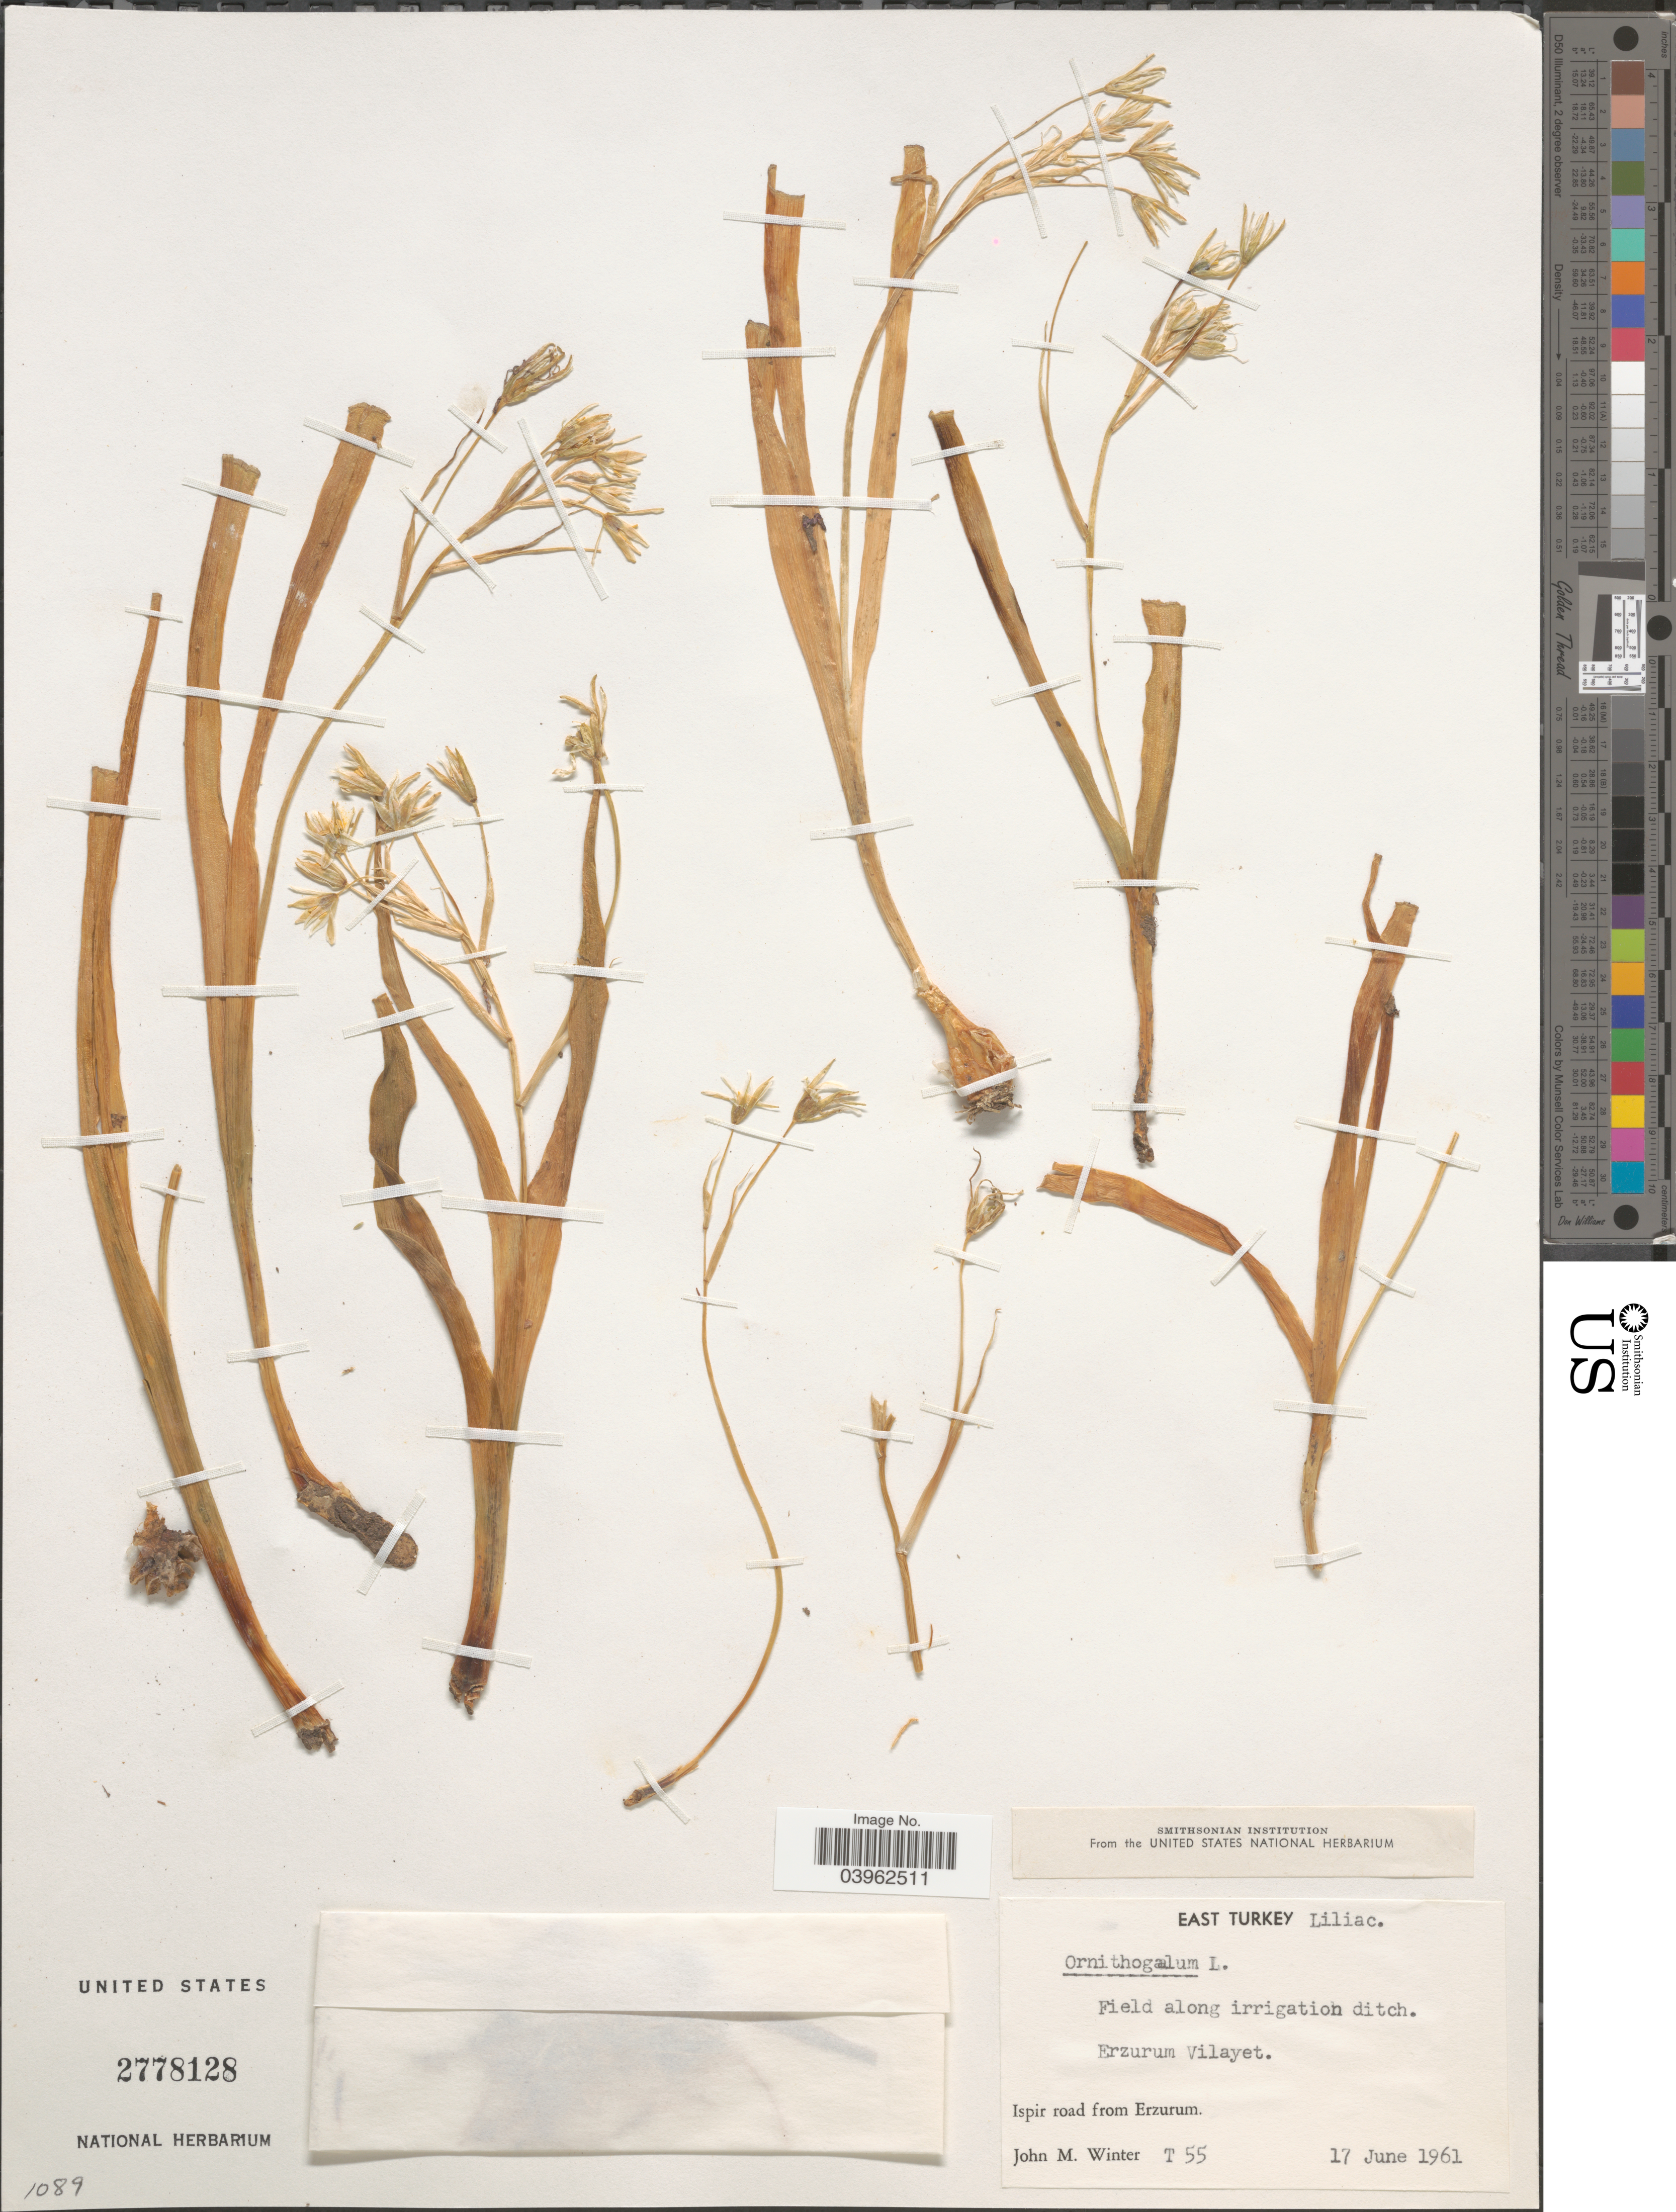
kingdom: Plantae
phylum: Tracheophyta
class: Liliopsida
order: Asparagales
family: Asparagaceae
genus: Ornithogalum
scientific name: Ornithogalum sp.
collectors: J. M. Winter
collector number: T 55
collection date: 1961-06-17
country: Turkey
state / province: Erzurum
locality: East Turkey. Erzurum Villayet. Ispir road from Erzurum.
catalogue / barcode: US 2778128